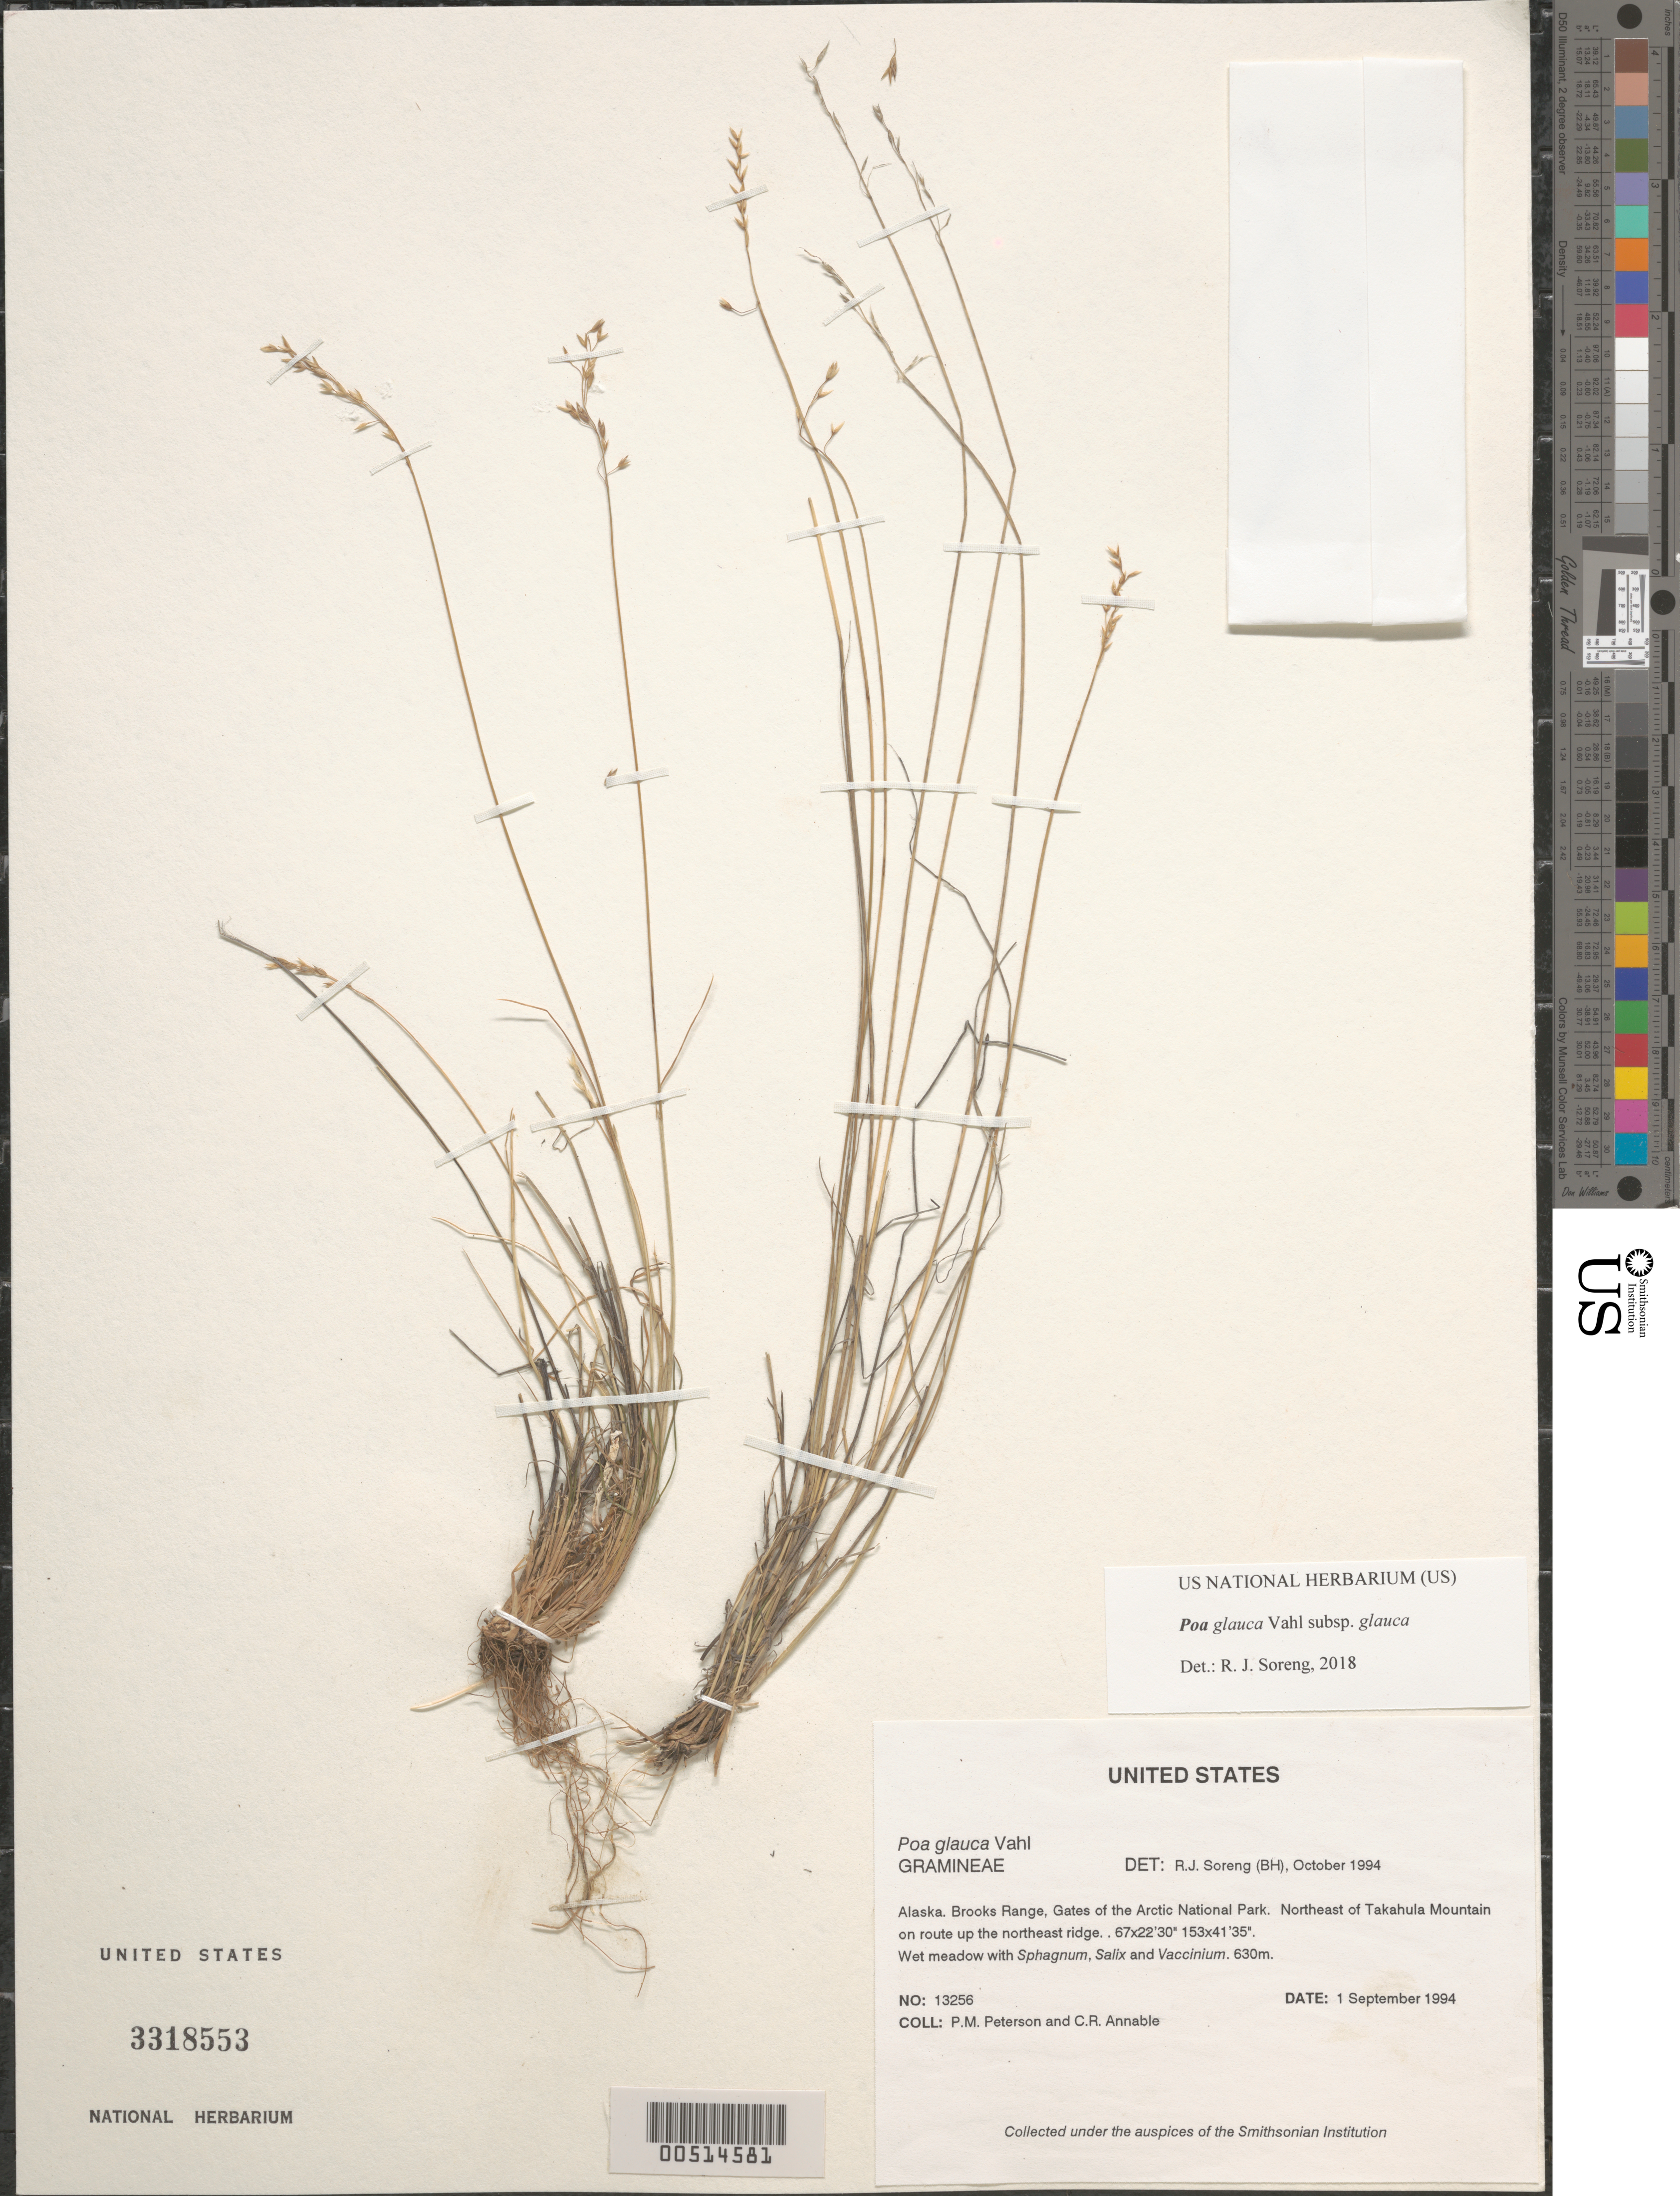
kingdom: Plantae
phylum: Tracheophyta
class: Liliopsida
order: Poales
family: Poaceae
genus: Poa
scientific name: Poa glauca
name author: Vahl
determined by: Soreng, Robert J., Research Associate (BOT), Smithsonian Institution - National Museum of Natural History (UNITED STATES)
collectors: P. M. Peterson & C. R. Annable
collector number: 13256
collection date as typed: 01 Sep 1994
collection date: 1994-09-01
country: United States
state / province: Alaska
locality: Brooks Range, Gates of the Arctic National Park. Northeast of Takahula Mountain on route up the northeast ridge.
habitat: Wet meadow with {Sphagnum}, {Salix} and {Vaccinium}.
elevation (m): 630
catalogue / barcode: US 3318553